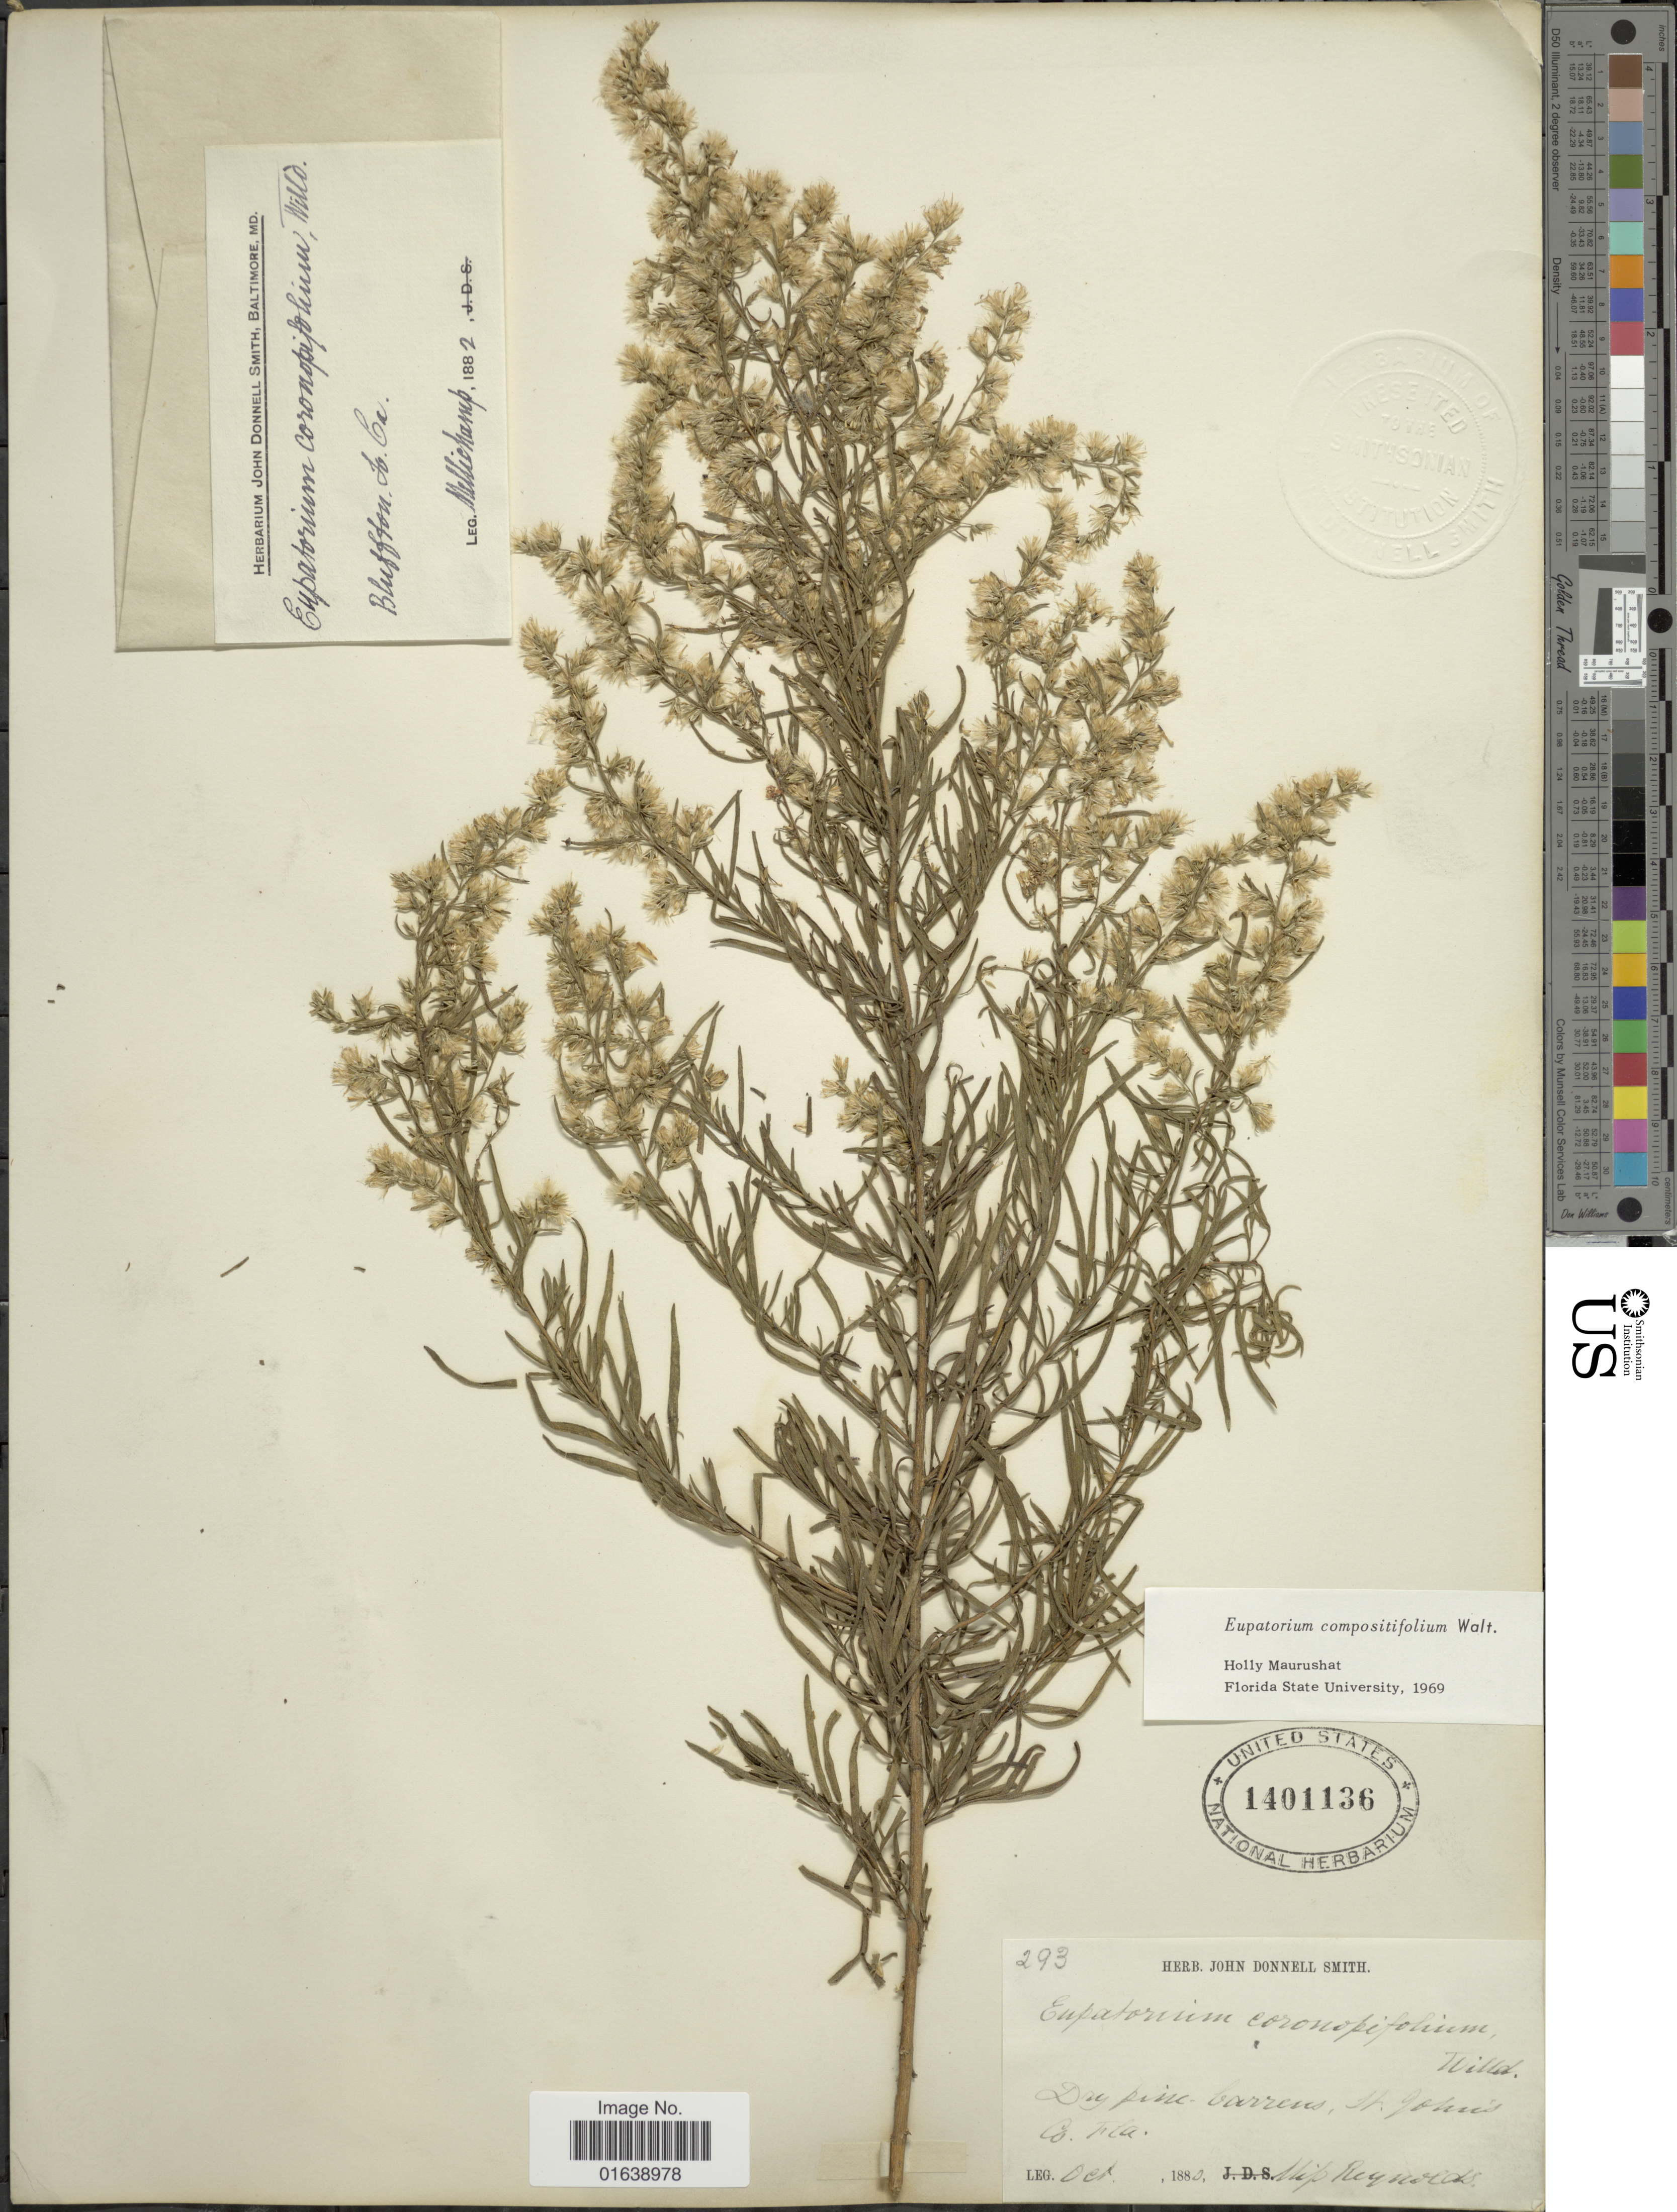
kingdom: Plantae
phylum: Tracheophyta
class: Magnoliopsida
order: Asterales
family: Asteraceae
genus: Eupatorium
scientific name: Eupatorium compositifolium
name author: Walter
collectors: M. Reynolds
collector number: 293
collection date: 1880-10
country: United States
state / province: Florida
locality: Dry pine barrens, St. Johns Co. Fla.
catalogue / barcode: US 1401136